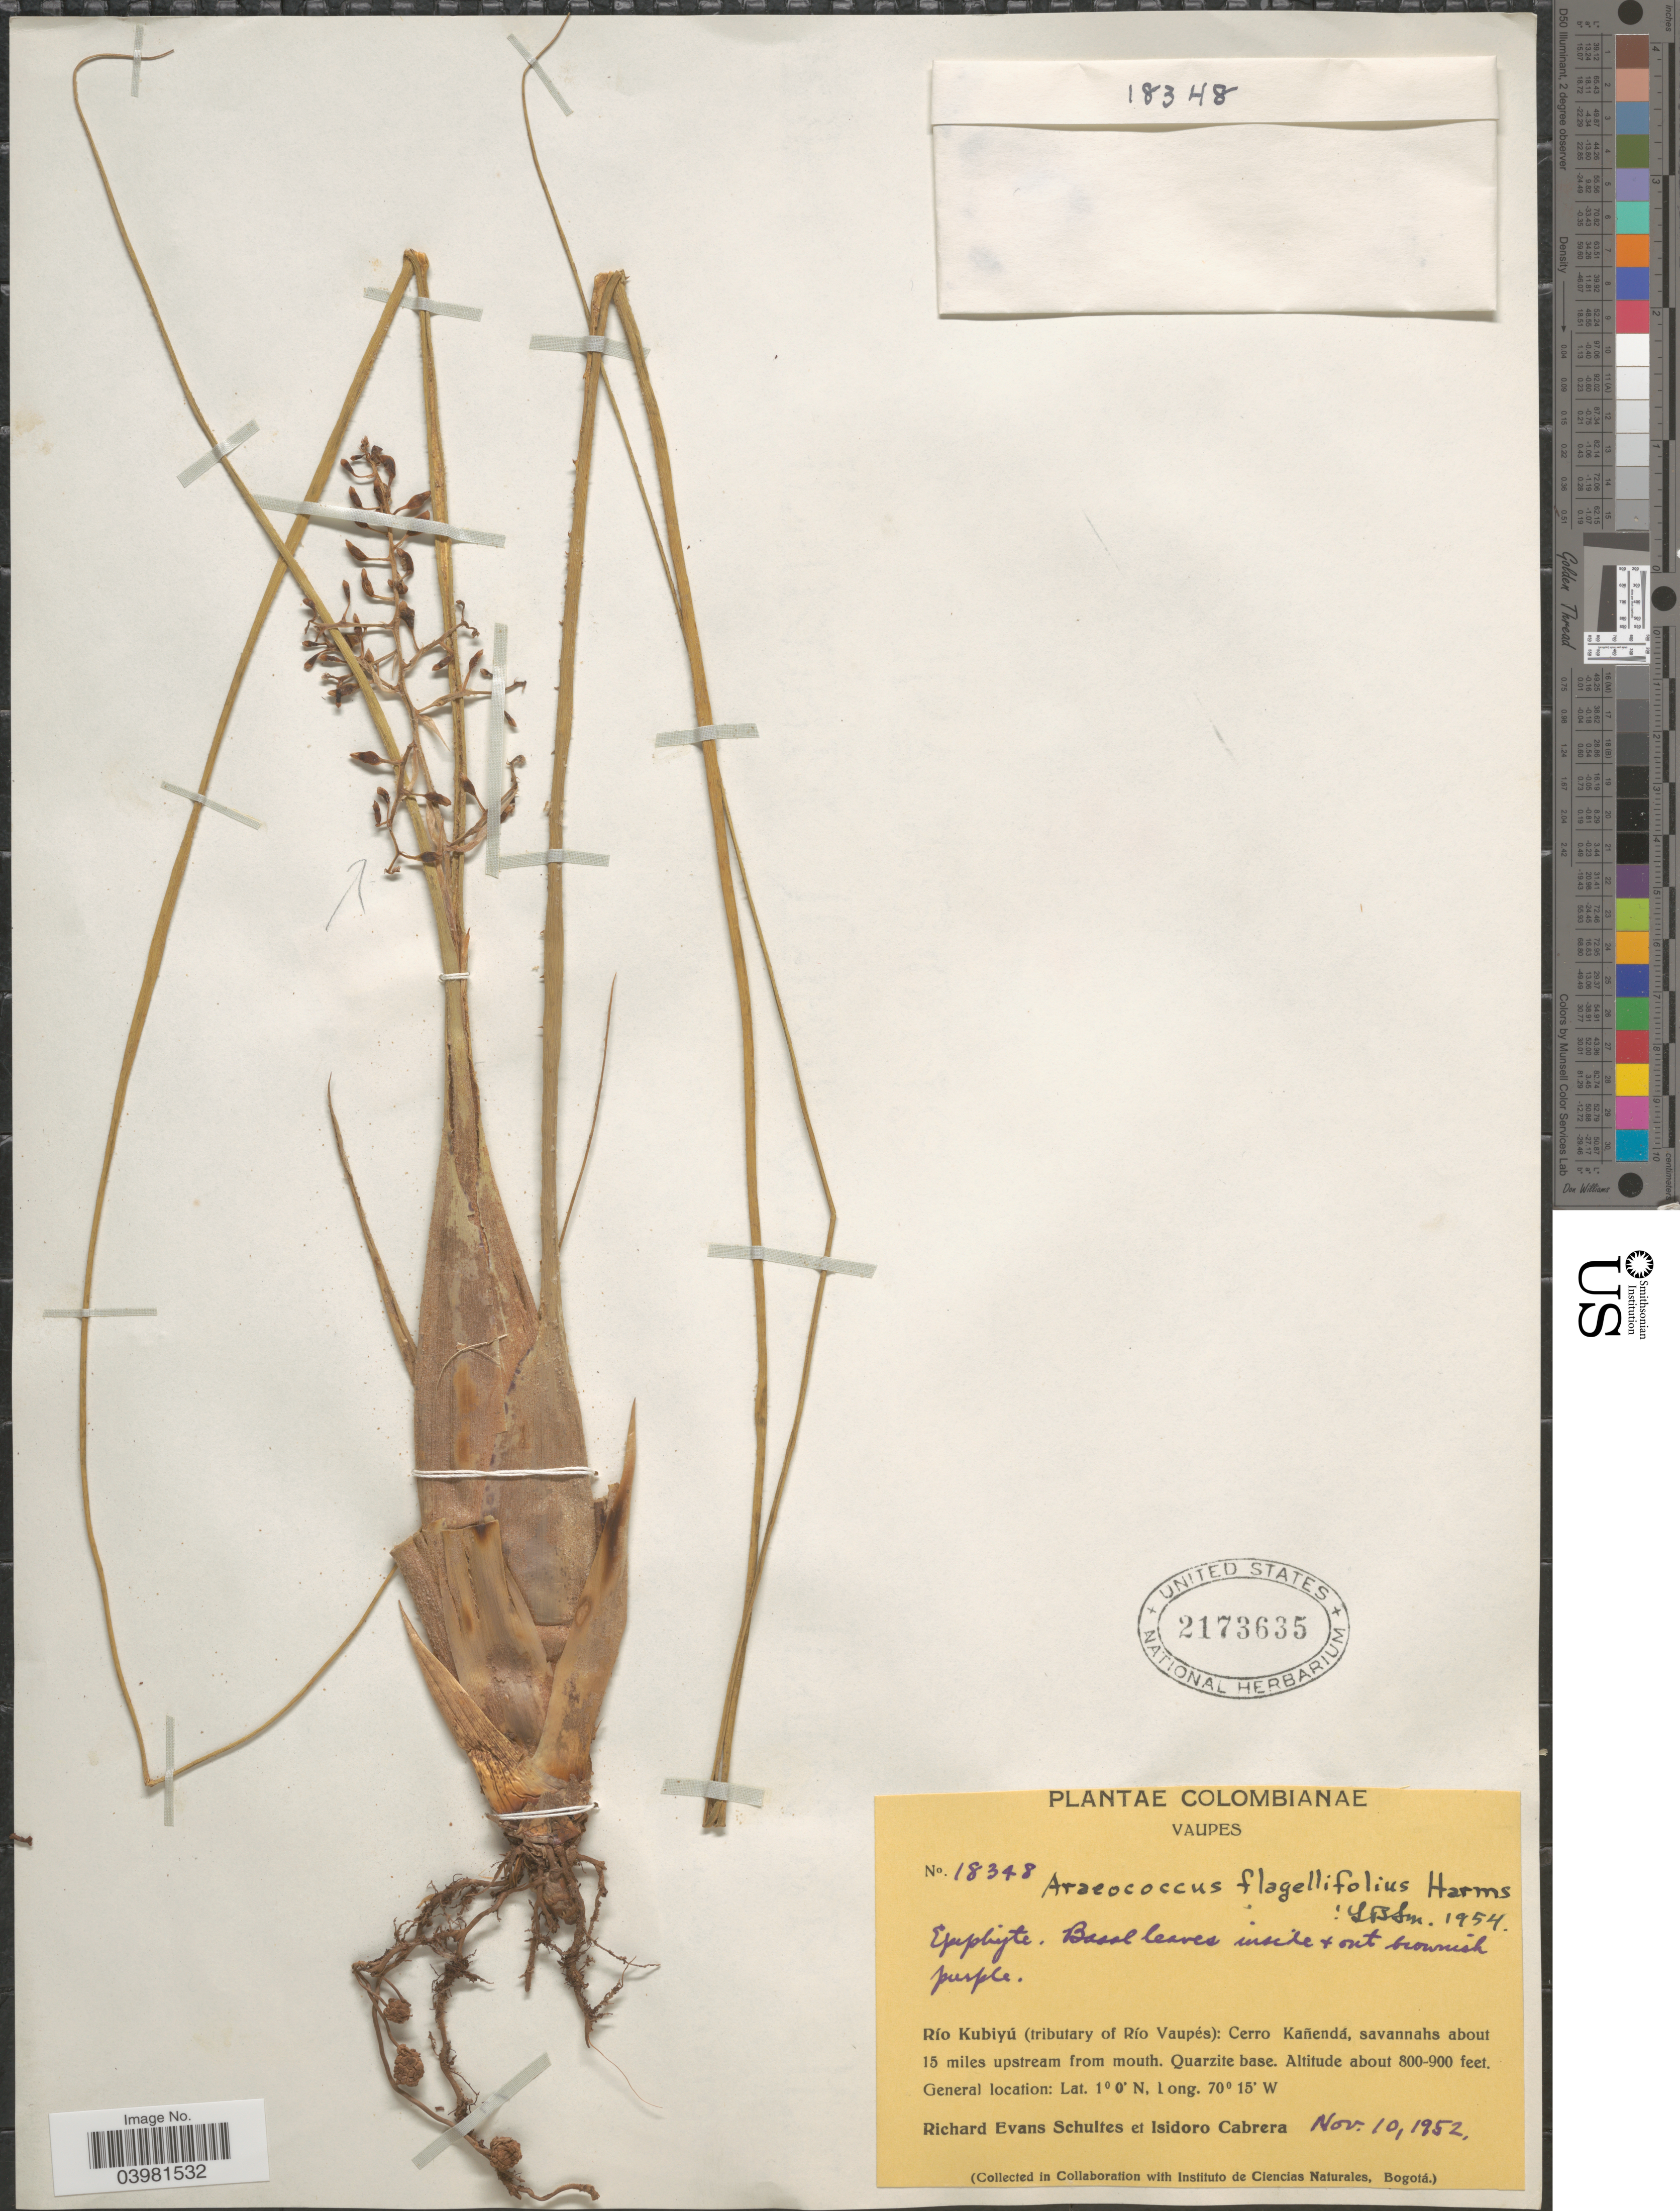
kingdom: Plantae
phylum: Tracheophyta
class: Liliopsida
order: Poales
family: Bromeliaceae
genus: Araeococcus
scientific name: Araeococcus flagellifolius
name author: Harms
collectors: R. E. Schultes & I. Cabrera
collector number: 18348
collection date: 1952-11-10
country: Colombia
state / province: Vaupés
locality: Río Kubiyú (tributary of Río Vaupés): Cerro Kañendá, savannahs about 15 miles upstream from mouth. Quarzite base.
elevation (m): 244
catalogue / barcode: US 2173635